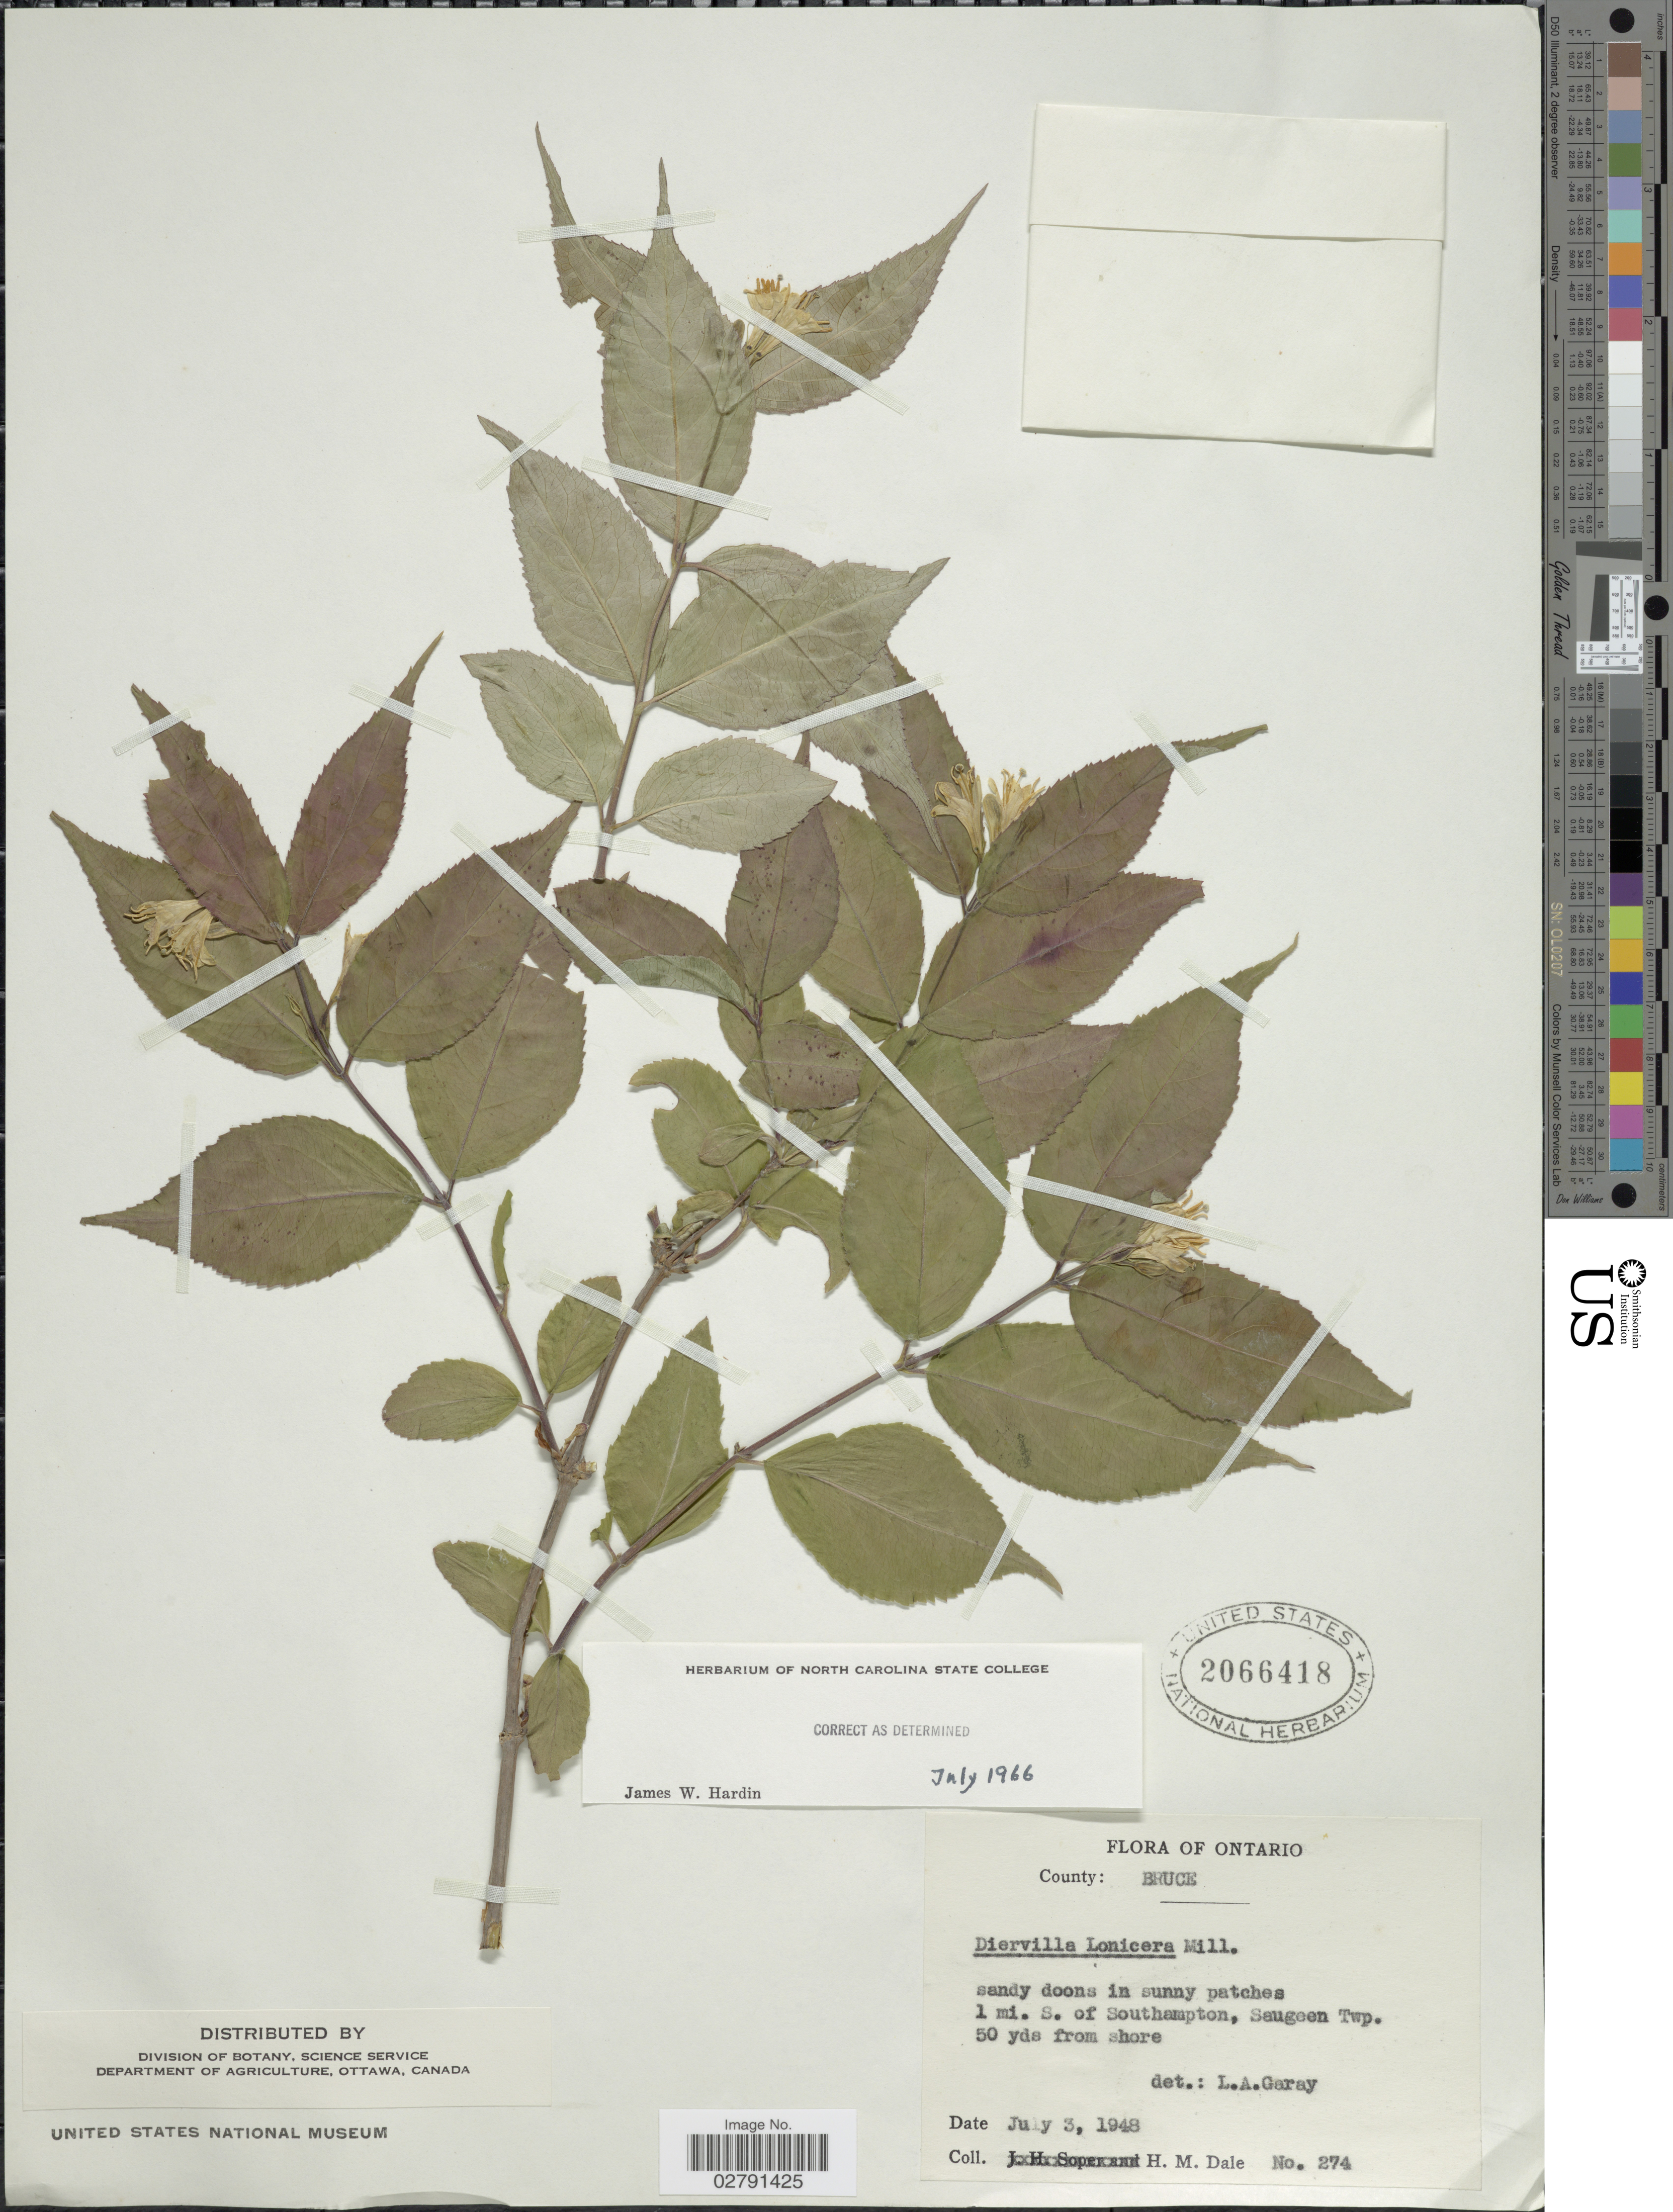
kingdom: Plantae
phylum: Tracheophyta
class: Magnoliopsida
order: Dipsacales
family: Caprifoliaceae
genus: Diervilla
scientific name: Diervilla lonicera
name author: Mill.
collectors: H. M. Dale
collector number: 274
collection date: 1948-07-03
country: Canada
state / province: Ontario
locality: County: Bruce, 1 mi. S. of Southampton, Saugeen Twp. 50 yds from shore.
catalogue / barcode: US 2066418